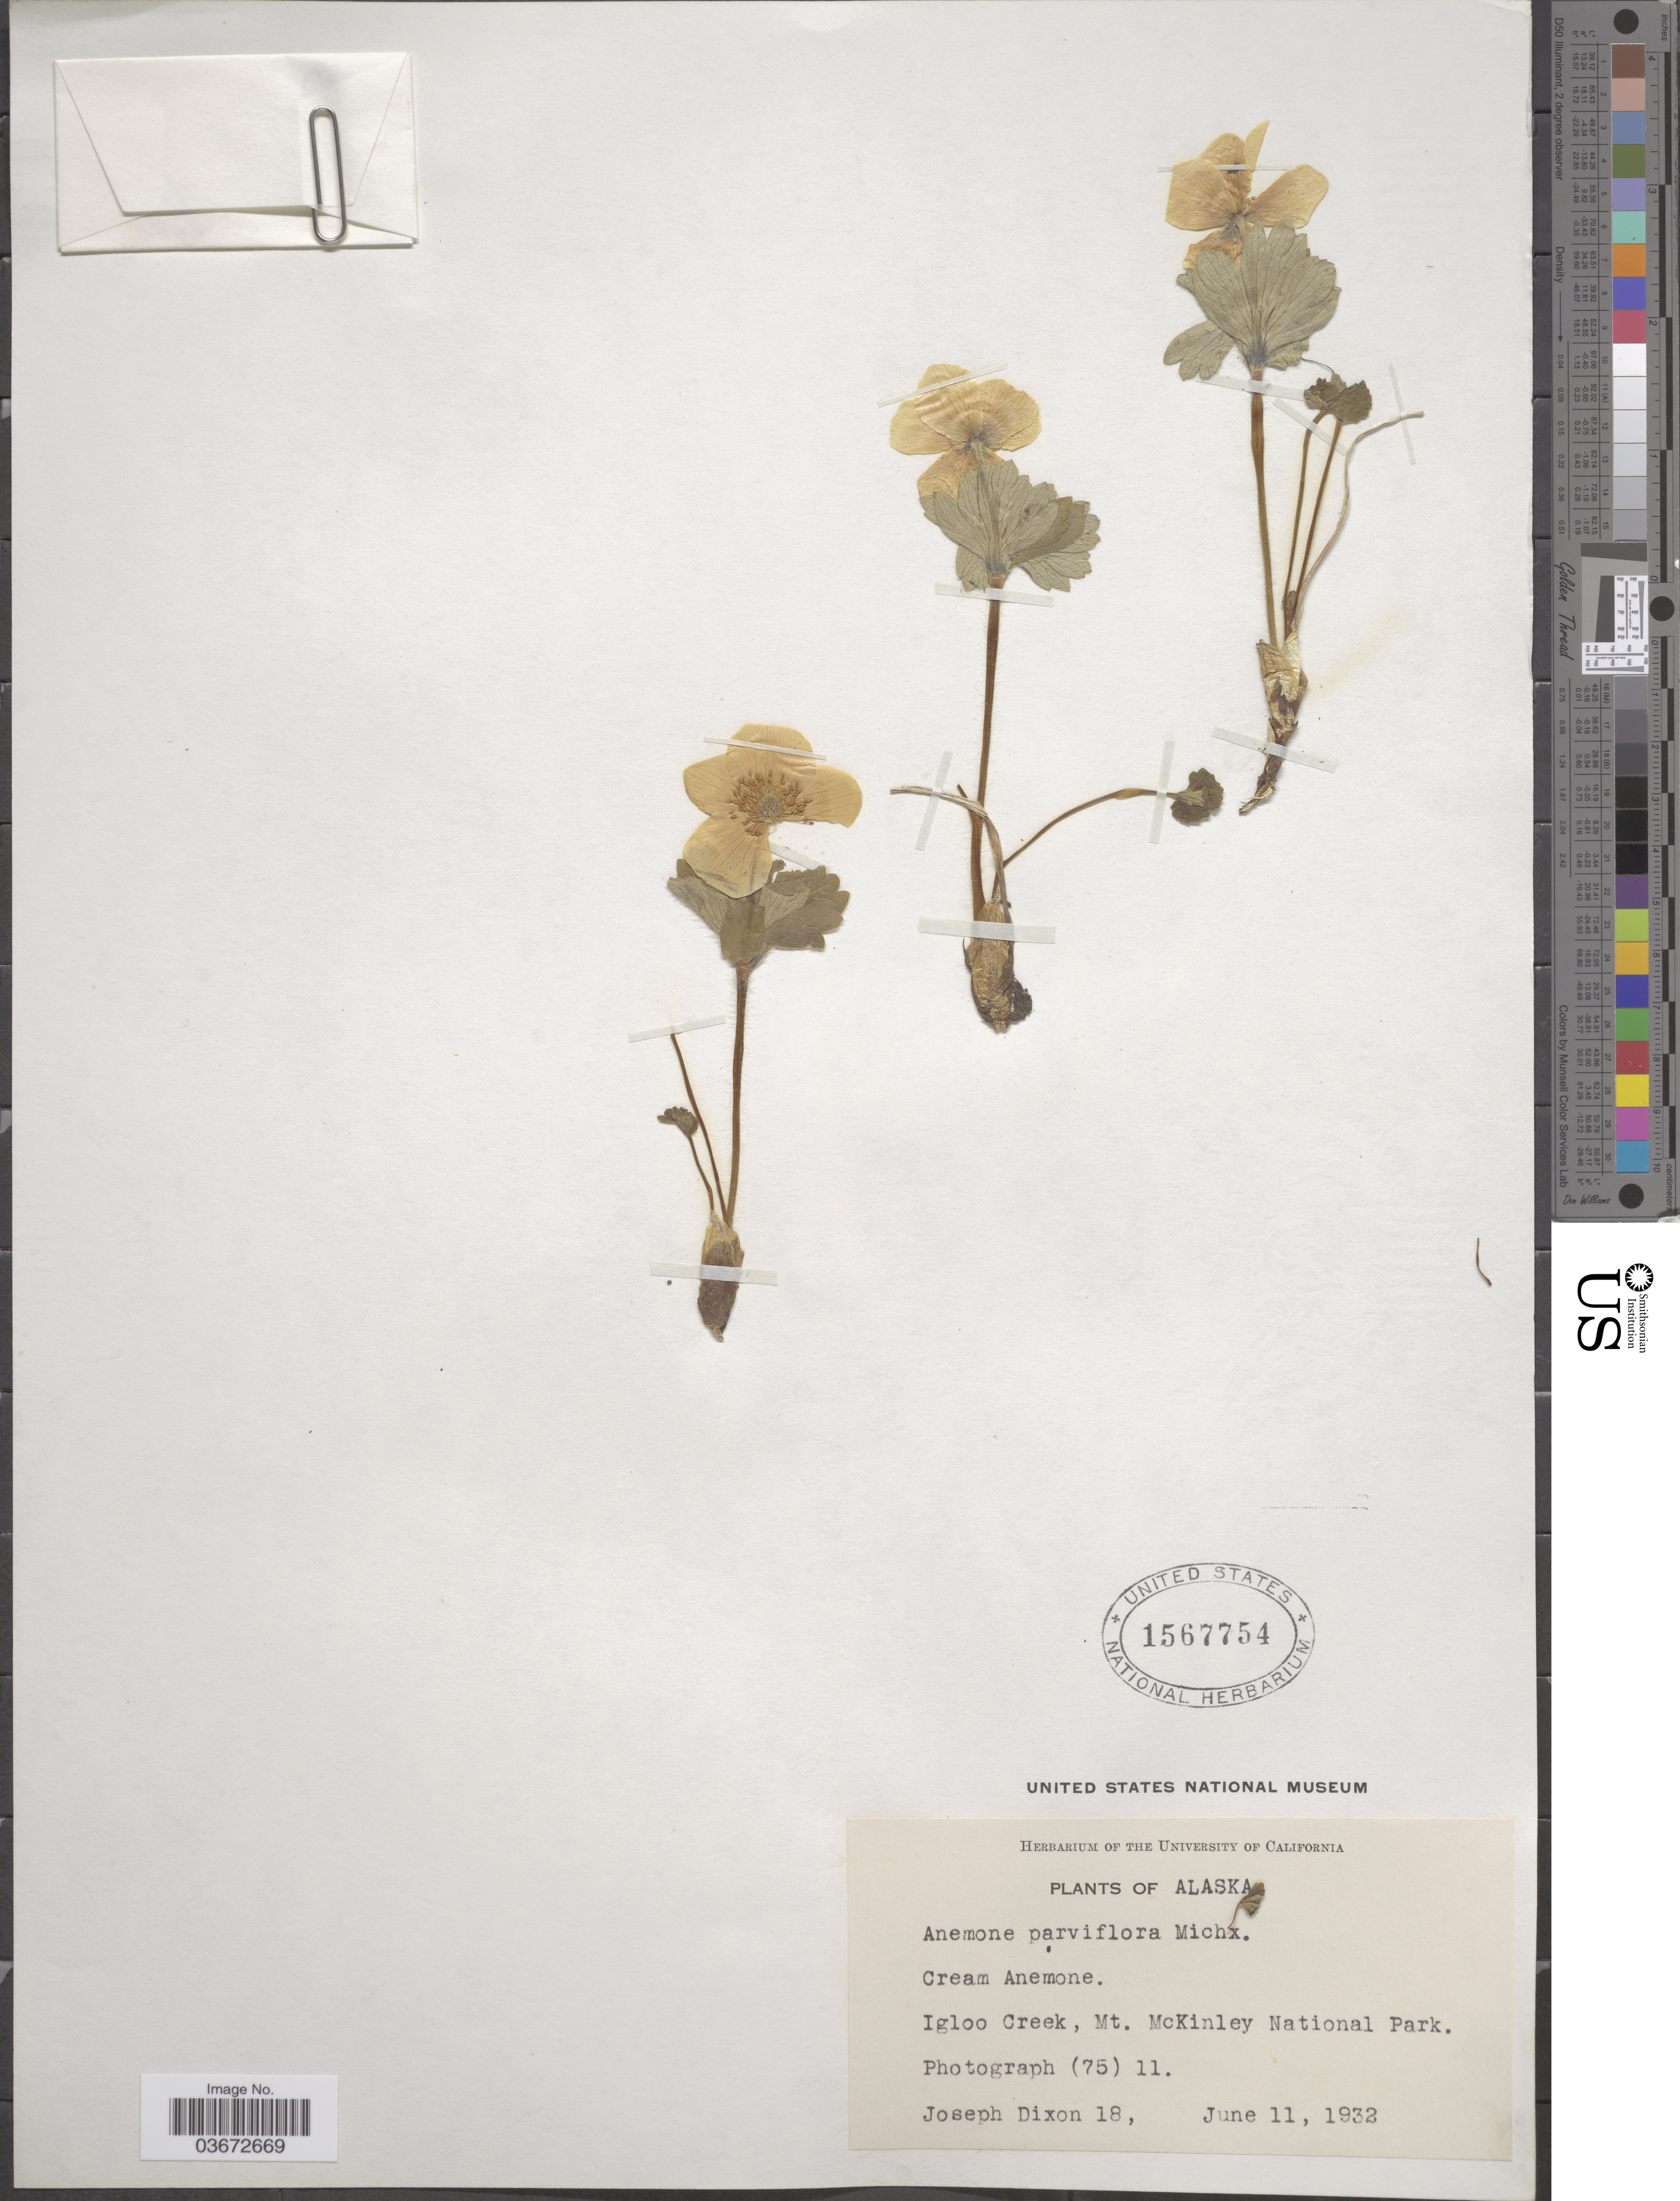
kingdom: Plantae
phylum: Tracheophyta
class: Magnoliopsida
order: Ranunculales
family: Ranunculaceae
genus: Anemone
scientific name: Anemone parviflora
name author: Michx.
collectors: J. Dixon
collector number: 18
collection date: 1932-06-11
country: United States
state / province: Alaska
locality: Igloo Creek, Mt. McKinley National Park.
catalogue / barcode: US 1567754